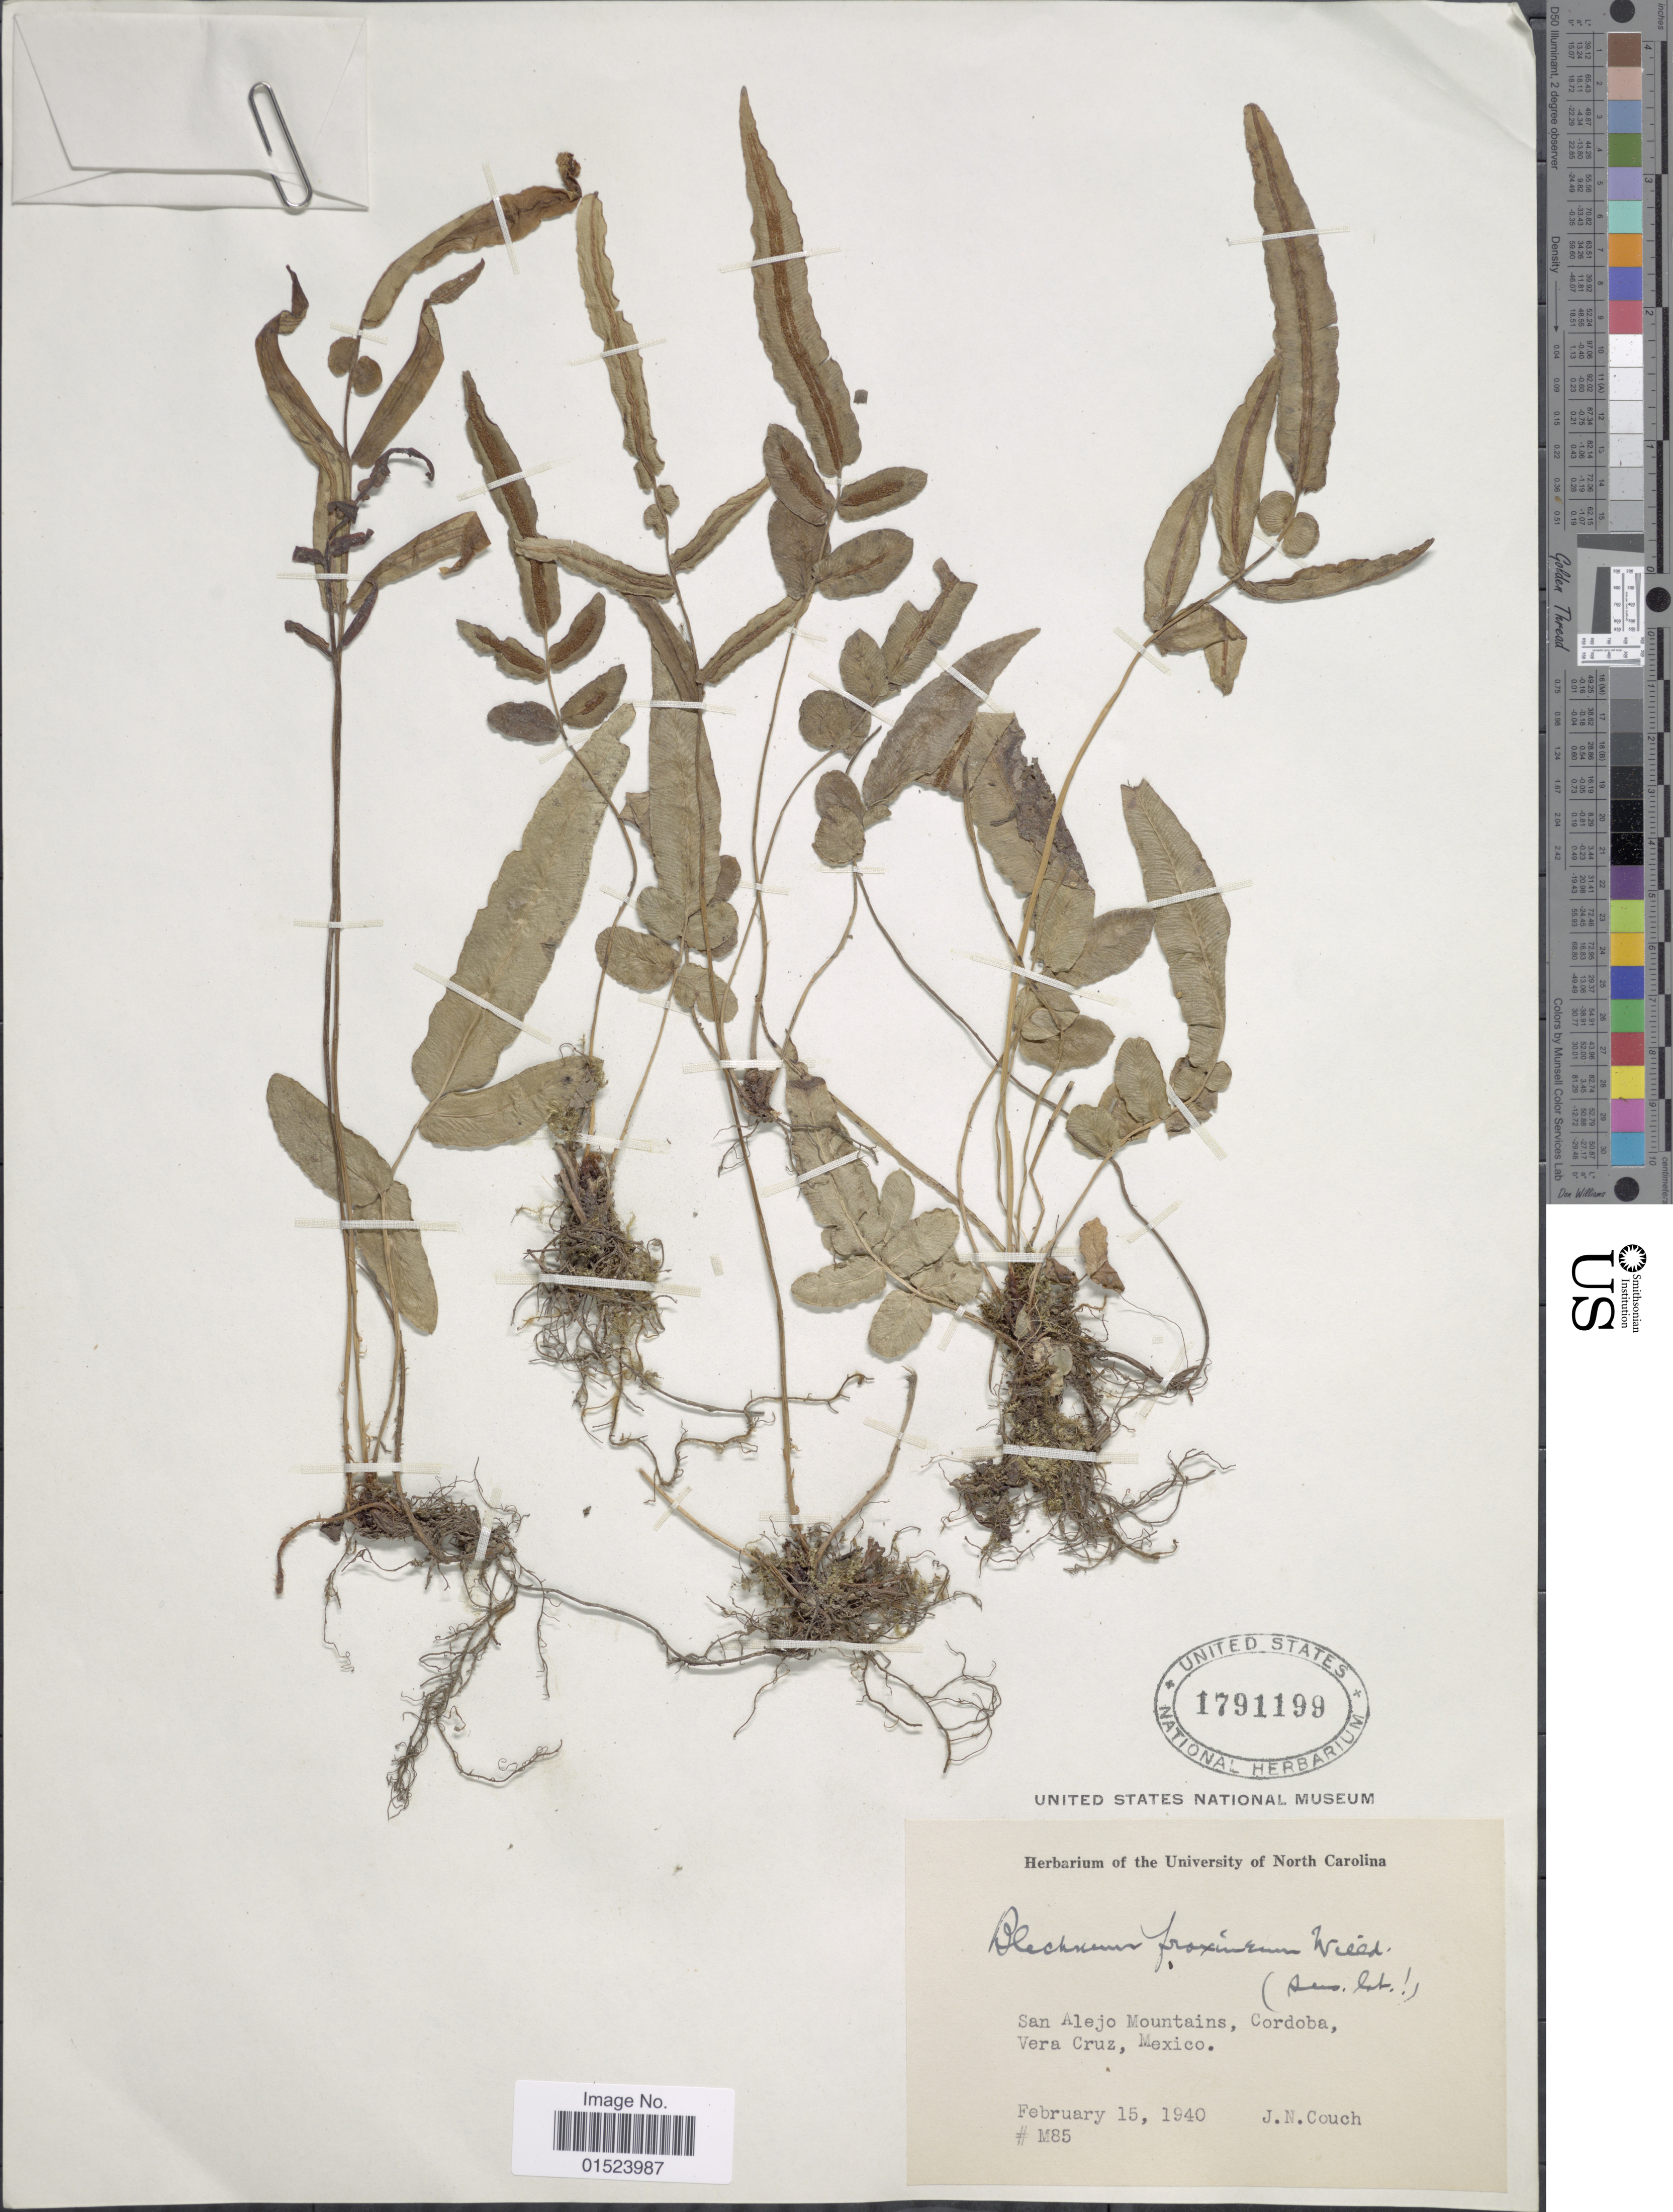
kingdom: Plantae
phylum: Tracheophyta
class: Polypodiopsida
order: Polypodiales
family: Blechnaceae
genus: Blechnum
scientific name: Blechnum x fraxineum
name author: Willd.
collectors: J. N. Couch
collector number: M85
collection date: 1940-02-15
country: Mexico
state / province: Veracruz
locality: San Alejo Mountains, Cordoba, Vera Cruz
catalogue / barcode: US 1791199